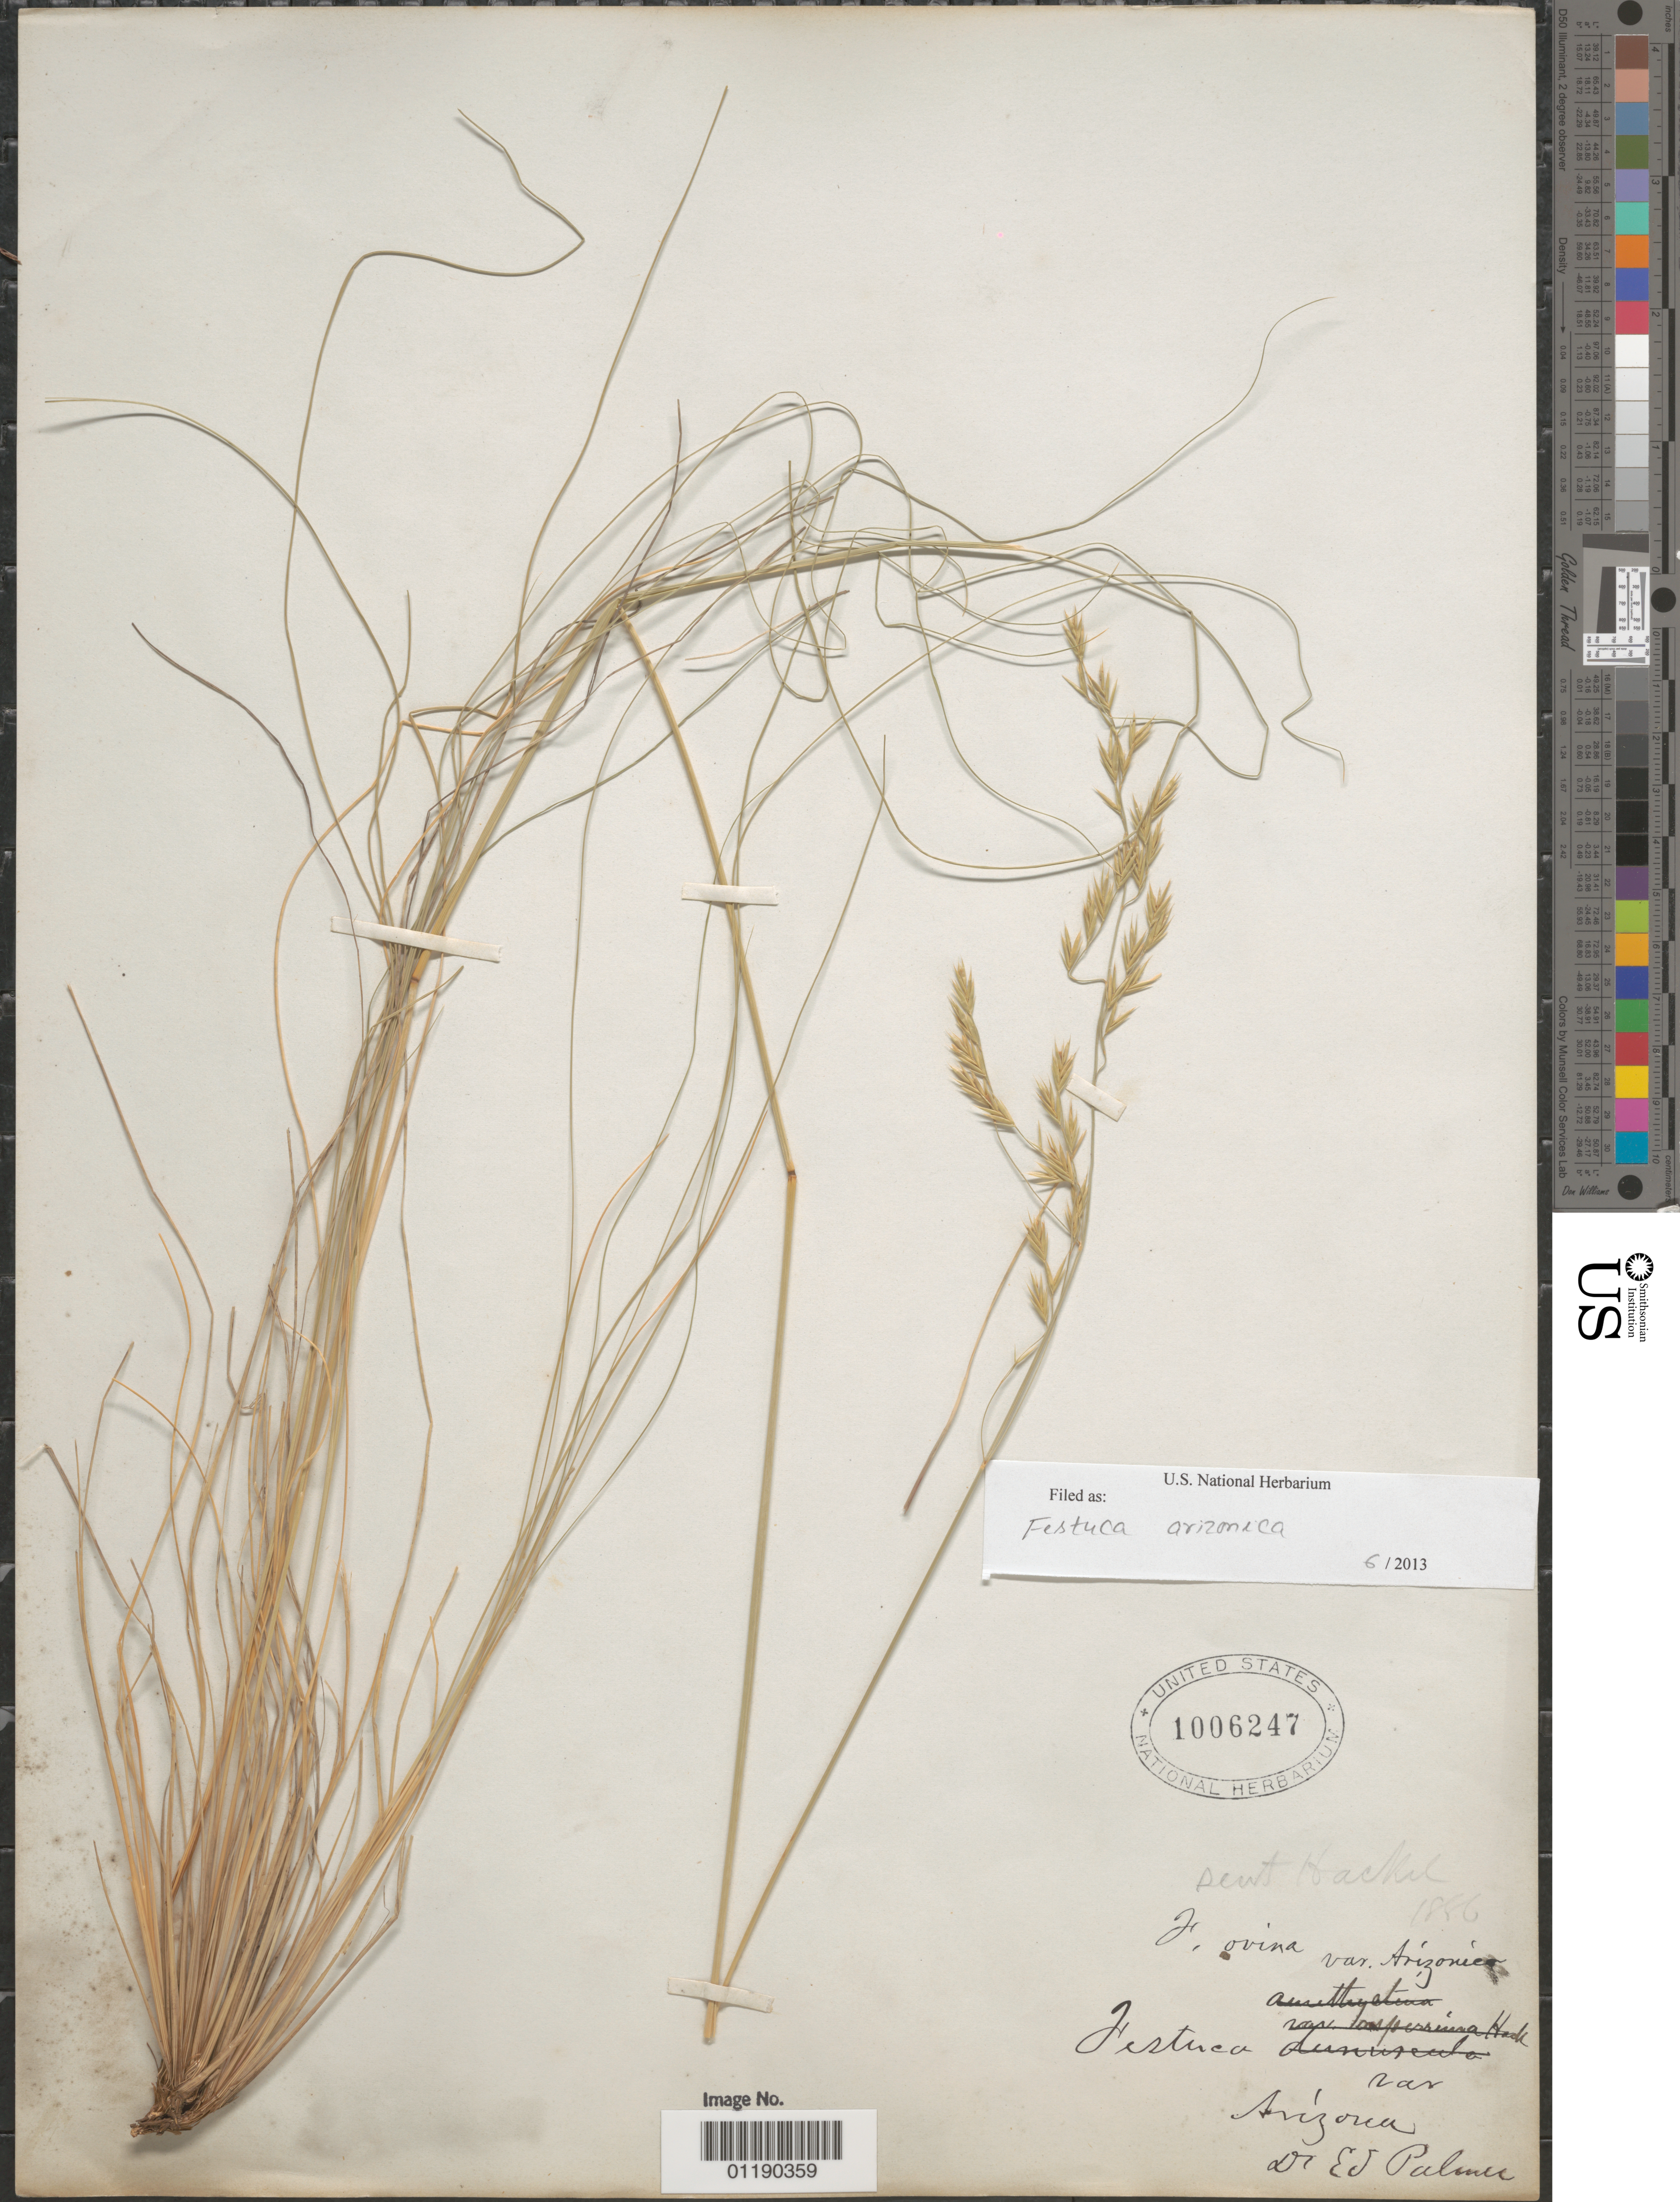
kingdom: Plantae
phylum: Tracheophyta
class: Liliopsida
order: Poales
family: Poaceae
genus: Festuca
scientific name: Festuca arizonica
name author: Vasey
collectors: Palmer, --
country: United States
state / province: Arizona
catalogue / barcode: US 1006247